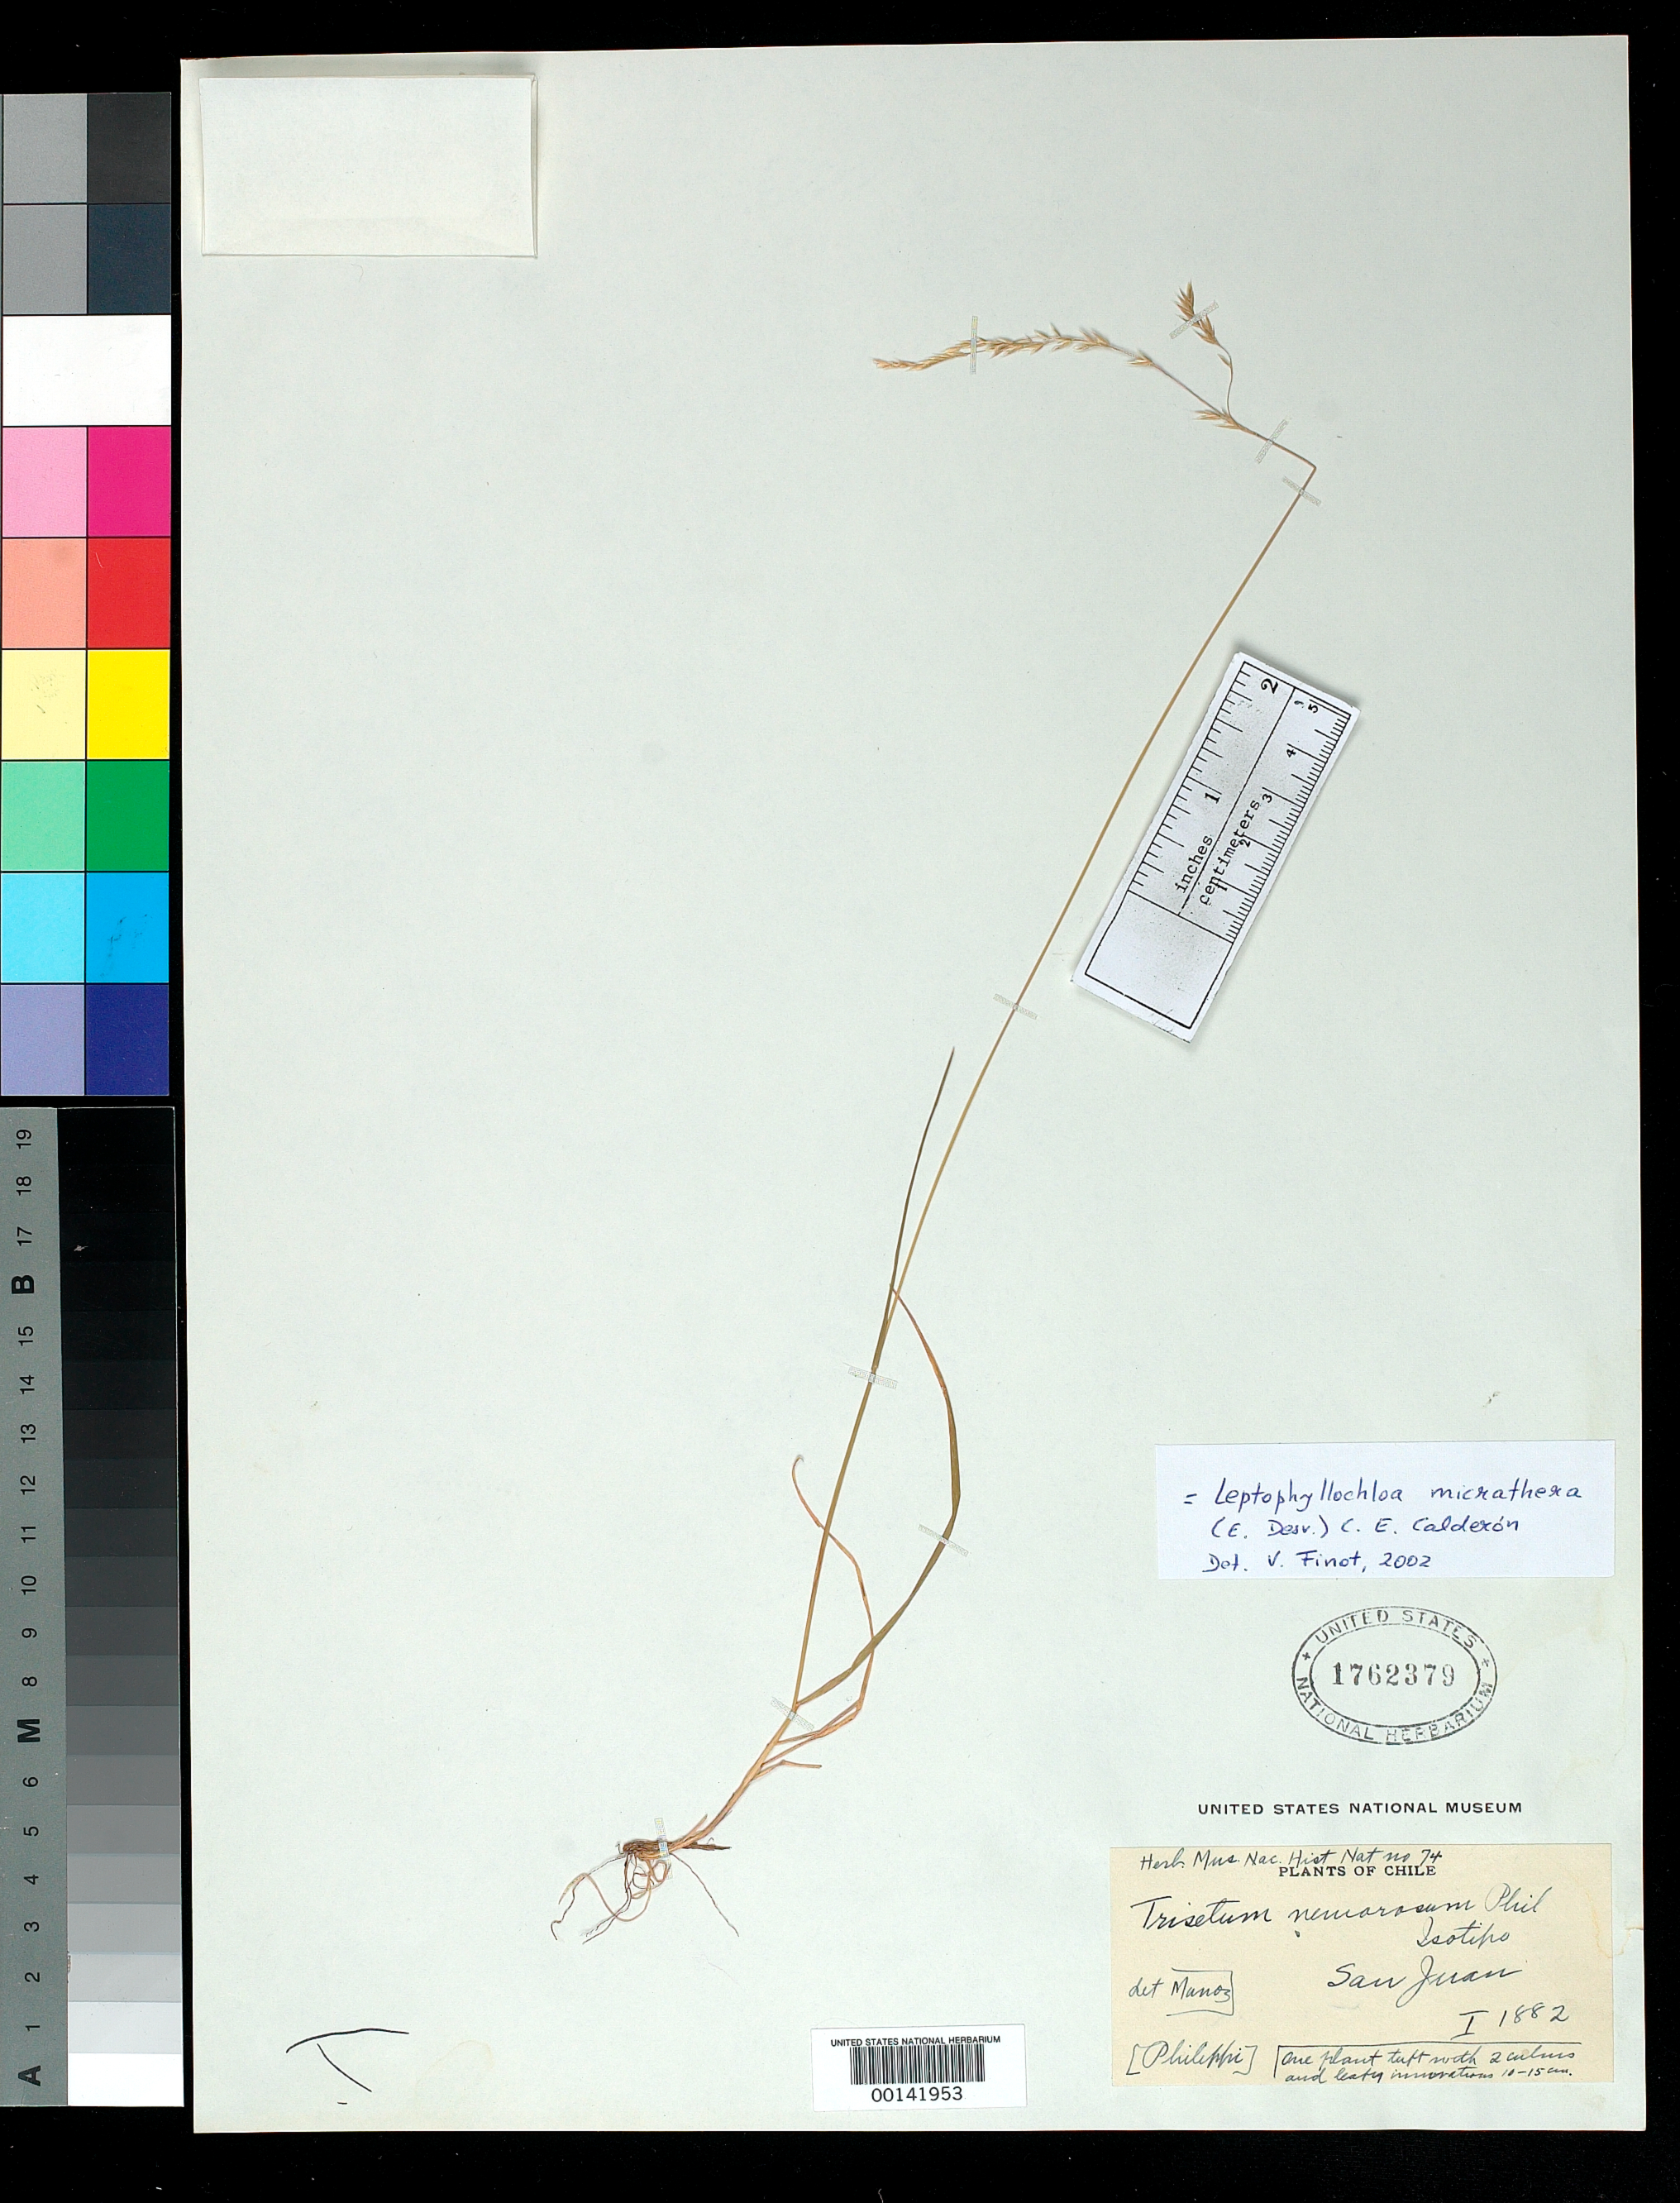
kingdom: Plantae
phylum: Tracheophyta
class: Liliopsida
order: Poales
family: Poaceae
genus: Trisetum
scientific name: Trisetum nemorosum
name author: Phil.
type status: Isotype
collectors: R. A. Philippi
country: Chile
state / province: Los Ríos (XIV)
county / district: Valdivia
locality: San Juan.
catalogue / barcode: US 1762379